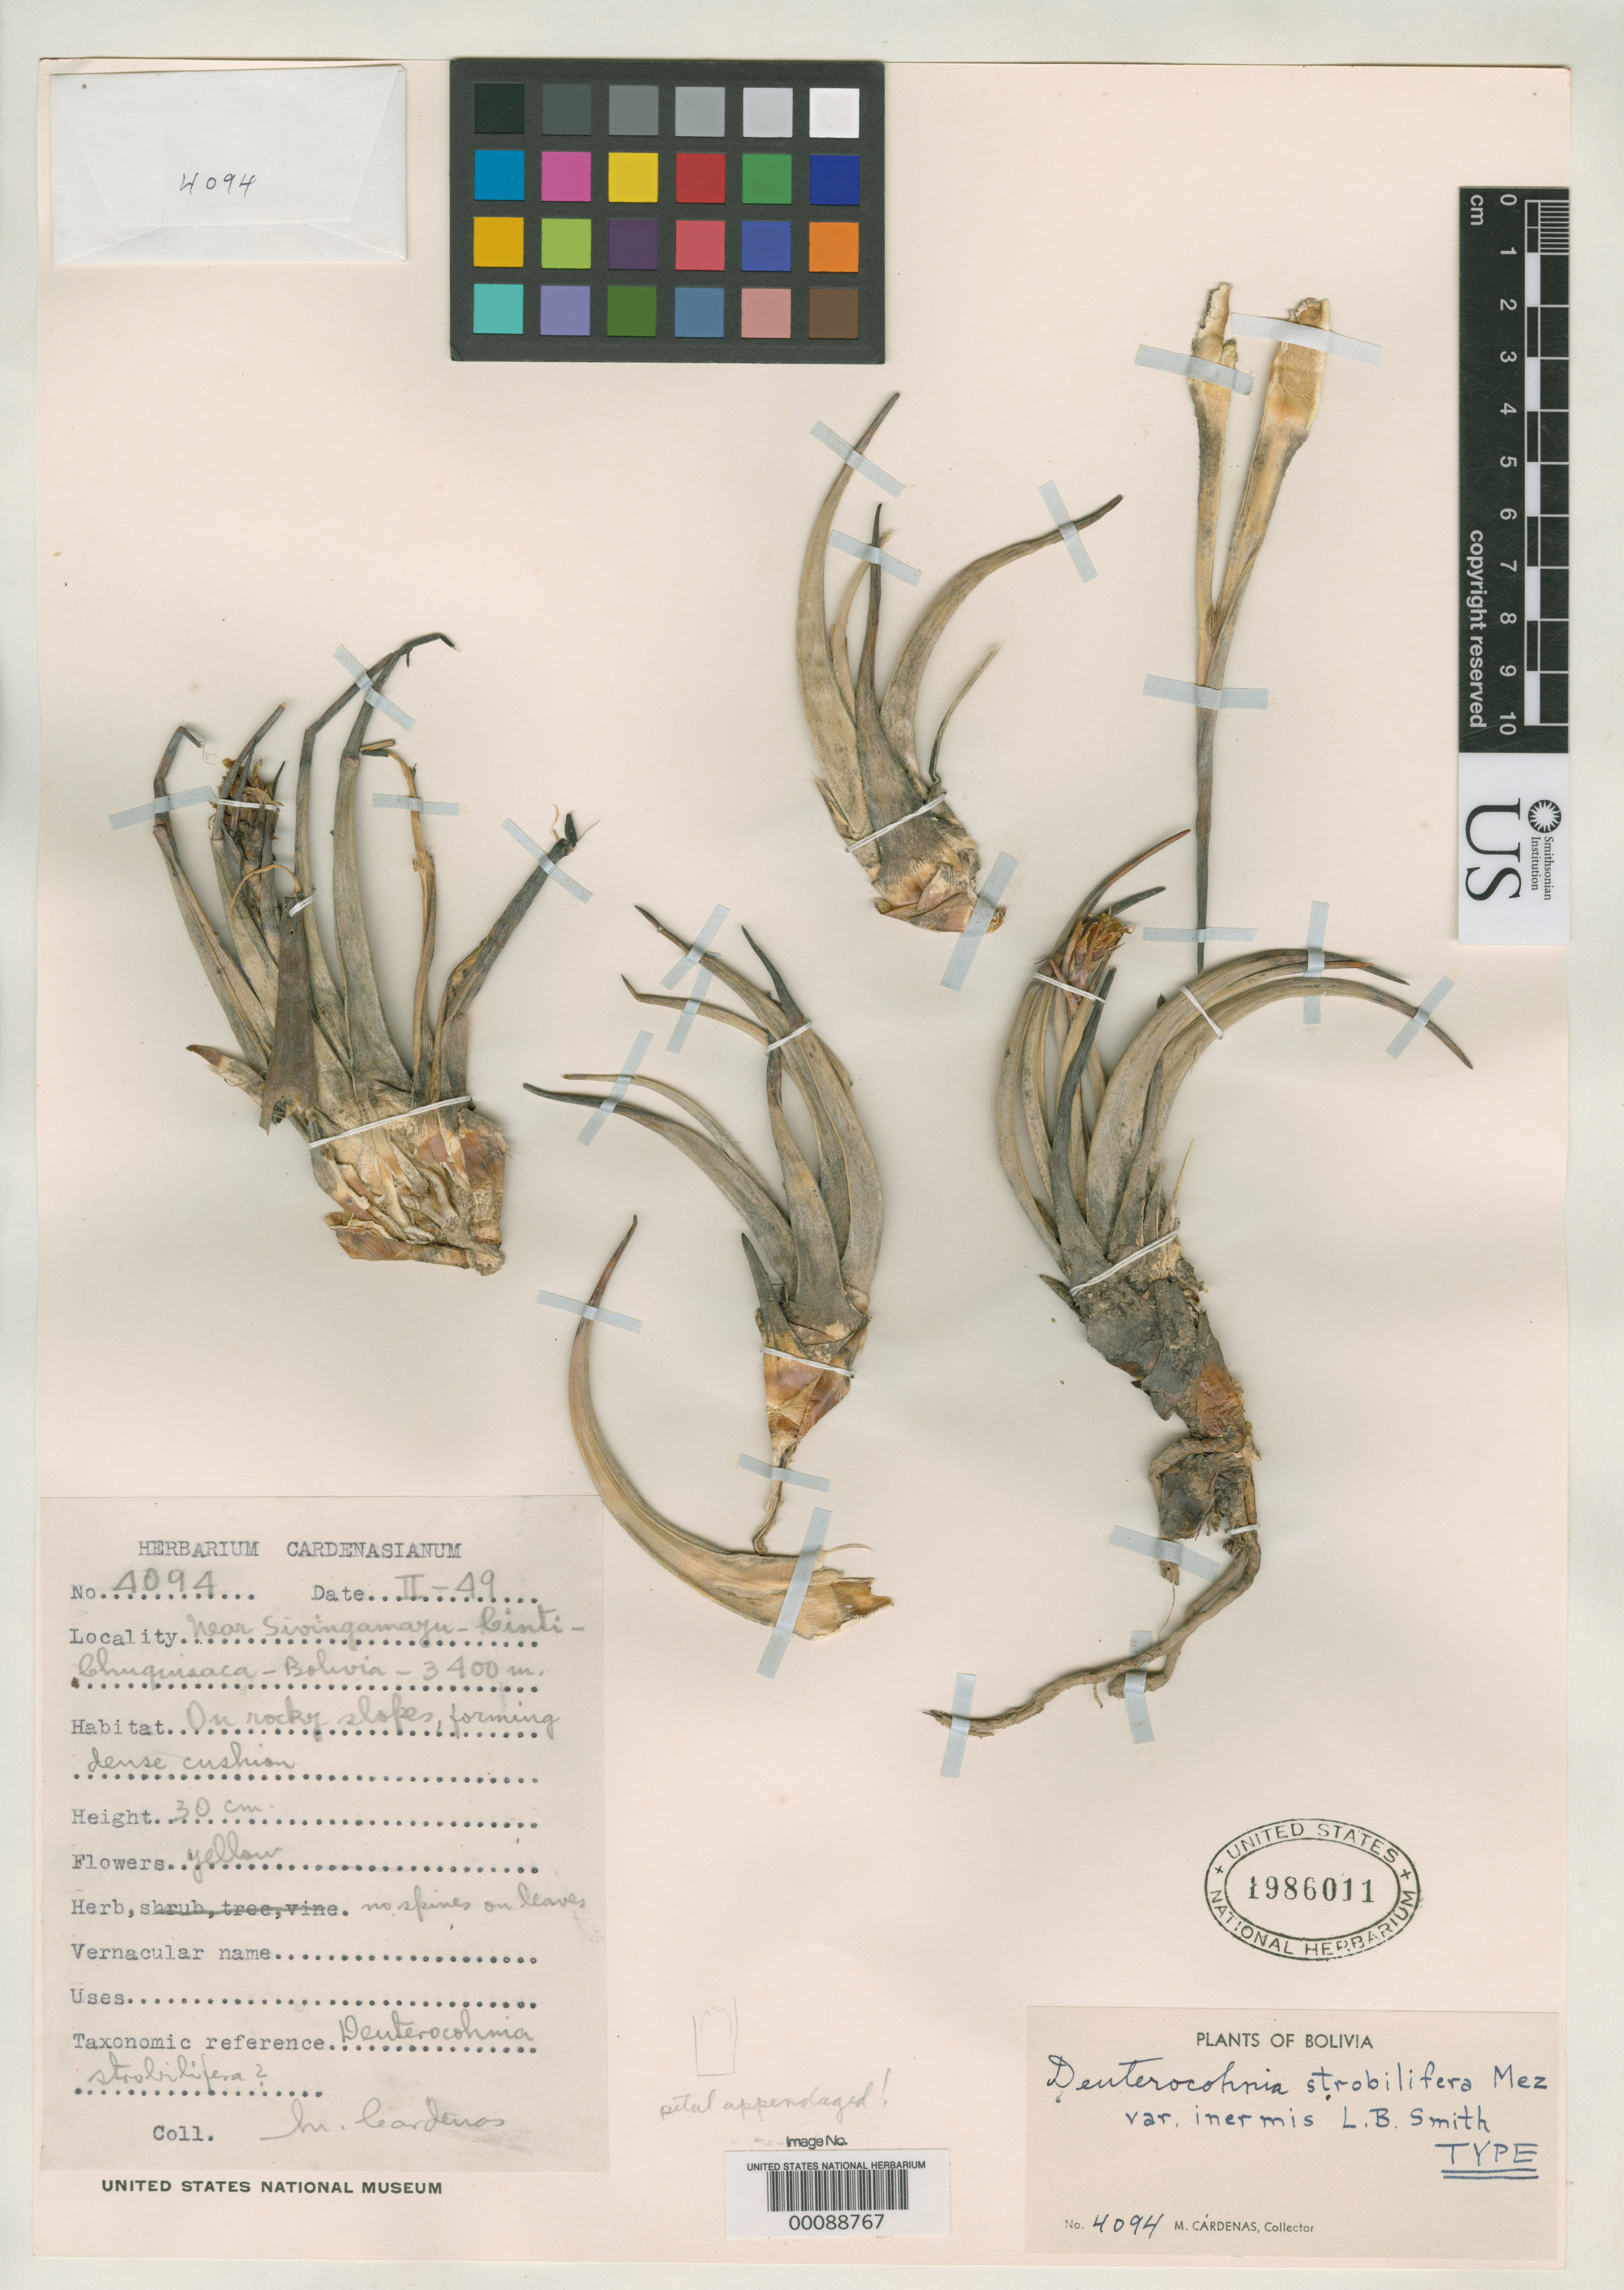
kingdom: Plantae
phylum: Tracheophyta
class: Liliopsida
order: Poales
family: Bromeliaceae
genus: Deuterocohnia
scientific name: Deuterocohnia strobilifera var. inermis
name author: L.B. Sm.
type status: Holotype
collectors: M. Cárdenas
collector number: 4094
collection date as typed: Feb 1949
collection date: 1949-02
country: Bolivia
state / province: Sucre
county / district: Cinti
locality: Near Sivingamayu.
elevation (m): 3400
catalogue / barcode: US 1986011